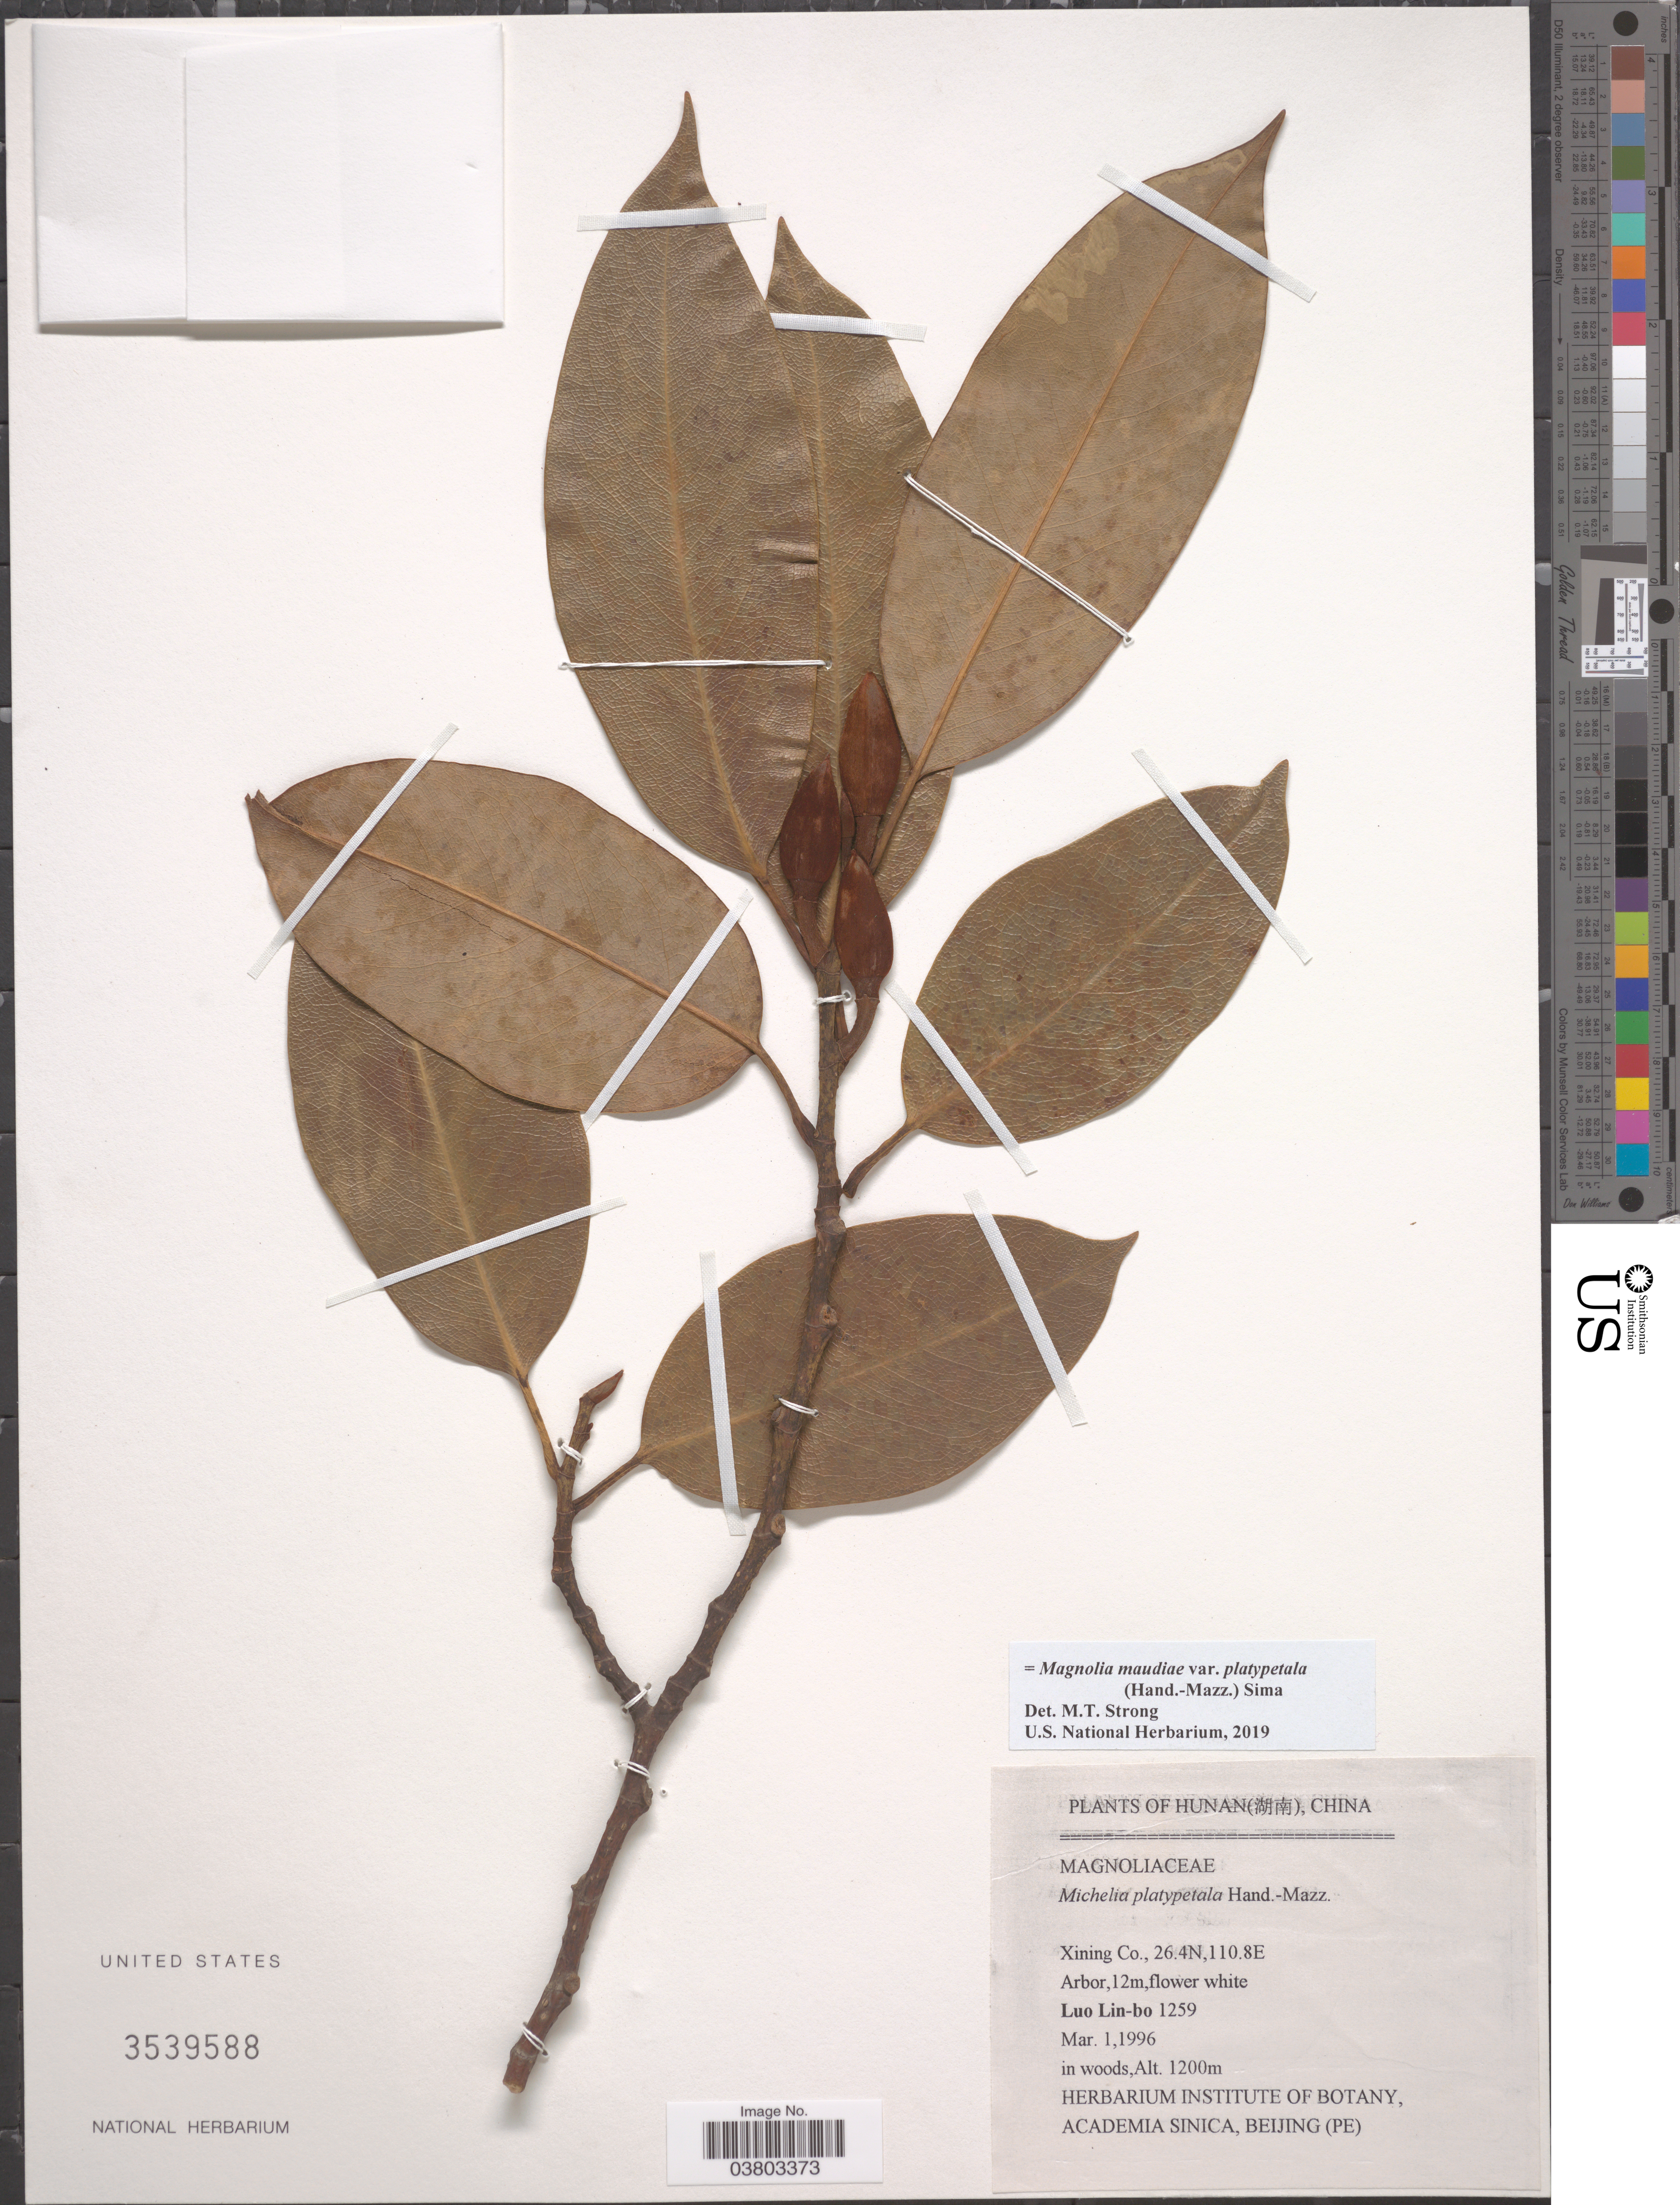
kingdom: Plantae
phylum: Tracheophyta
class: Magnoliopsida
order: Magnoliales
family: Magnoliaceae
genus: Magnolia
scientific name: Magnolia maudiae var. platypetala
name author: (Hand.-Mazz.) Sima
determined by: Strong, Mark T., (BOT), Smithsonian Institution - National Museum of Natural History (UNITED STATES)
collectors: L. Lin-bo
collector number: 1259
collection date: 1996-03-01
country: China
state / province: Hunan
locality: Xining Co.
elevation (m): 1200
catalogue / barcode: US 3539588